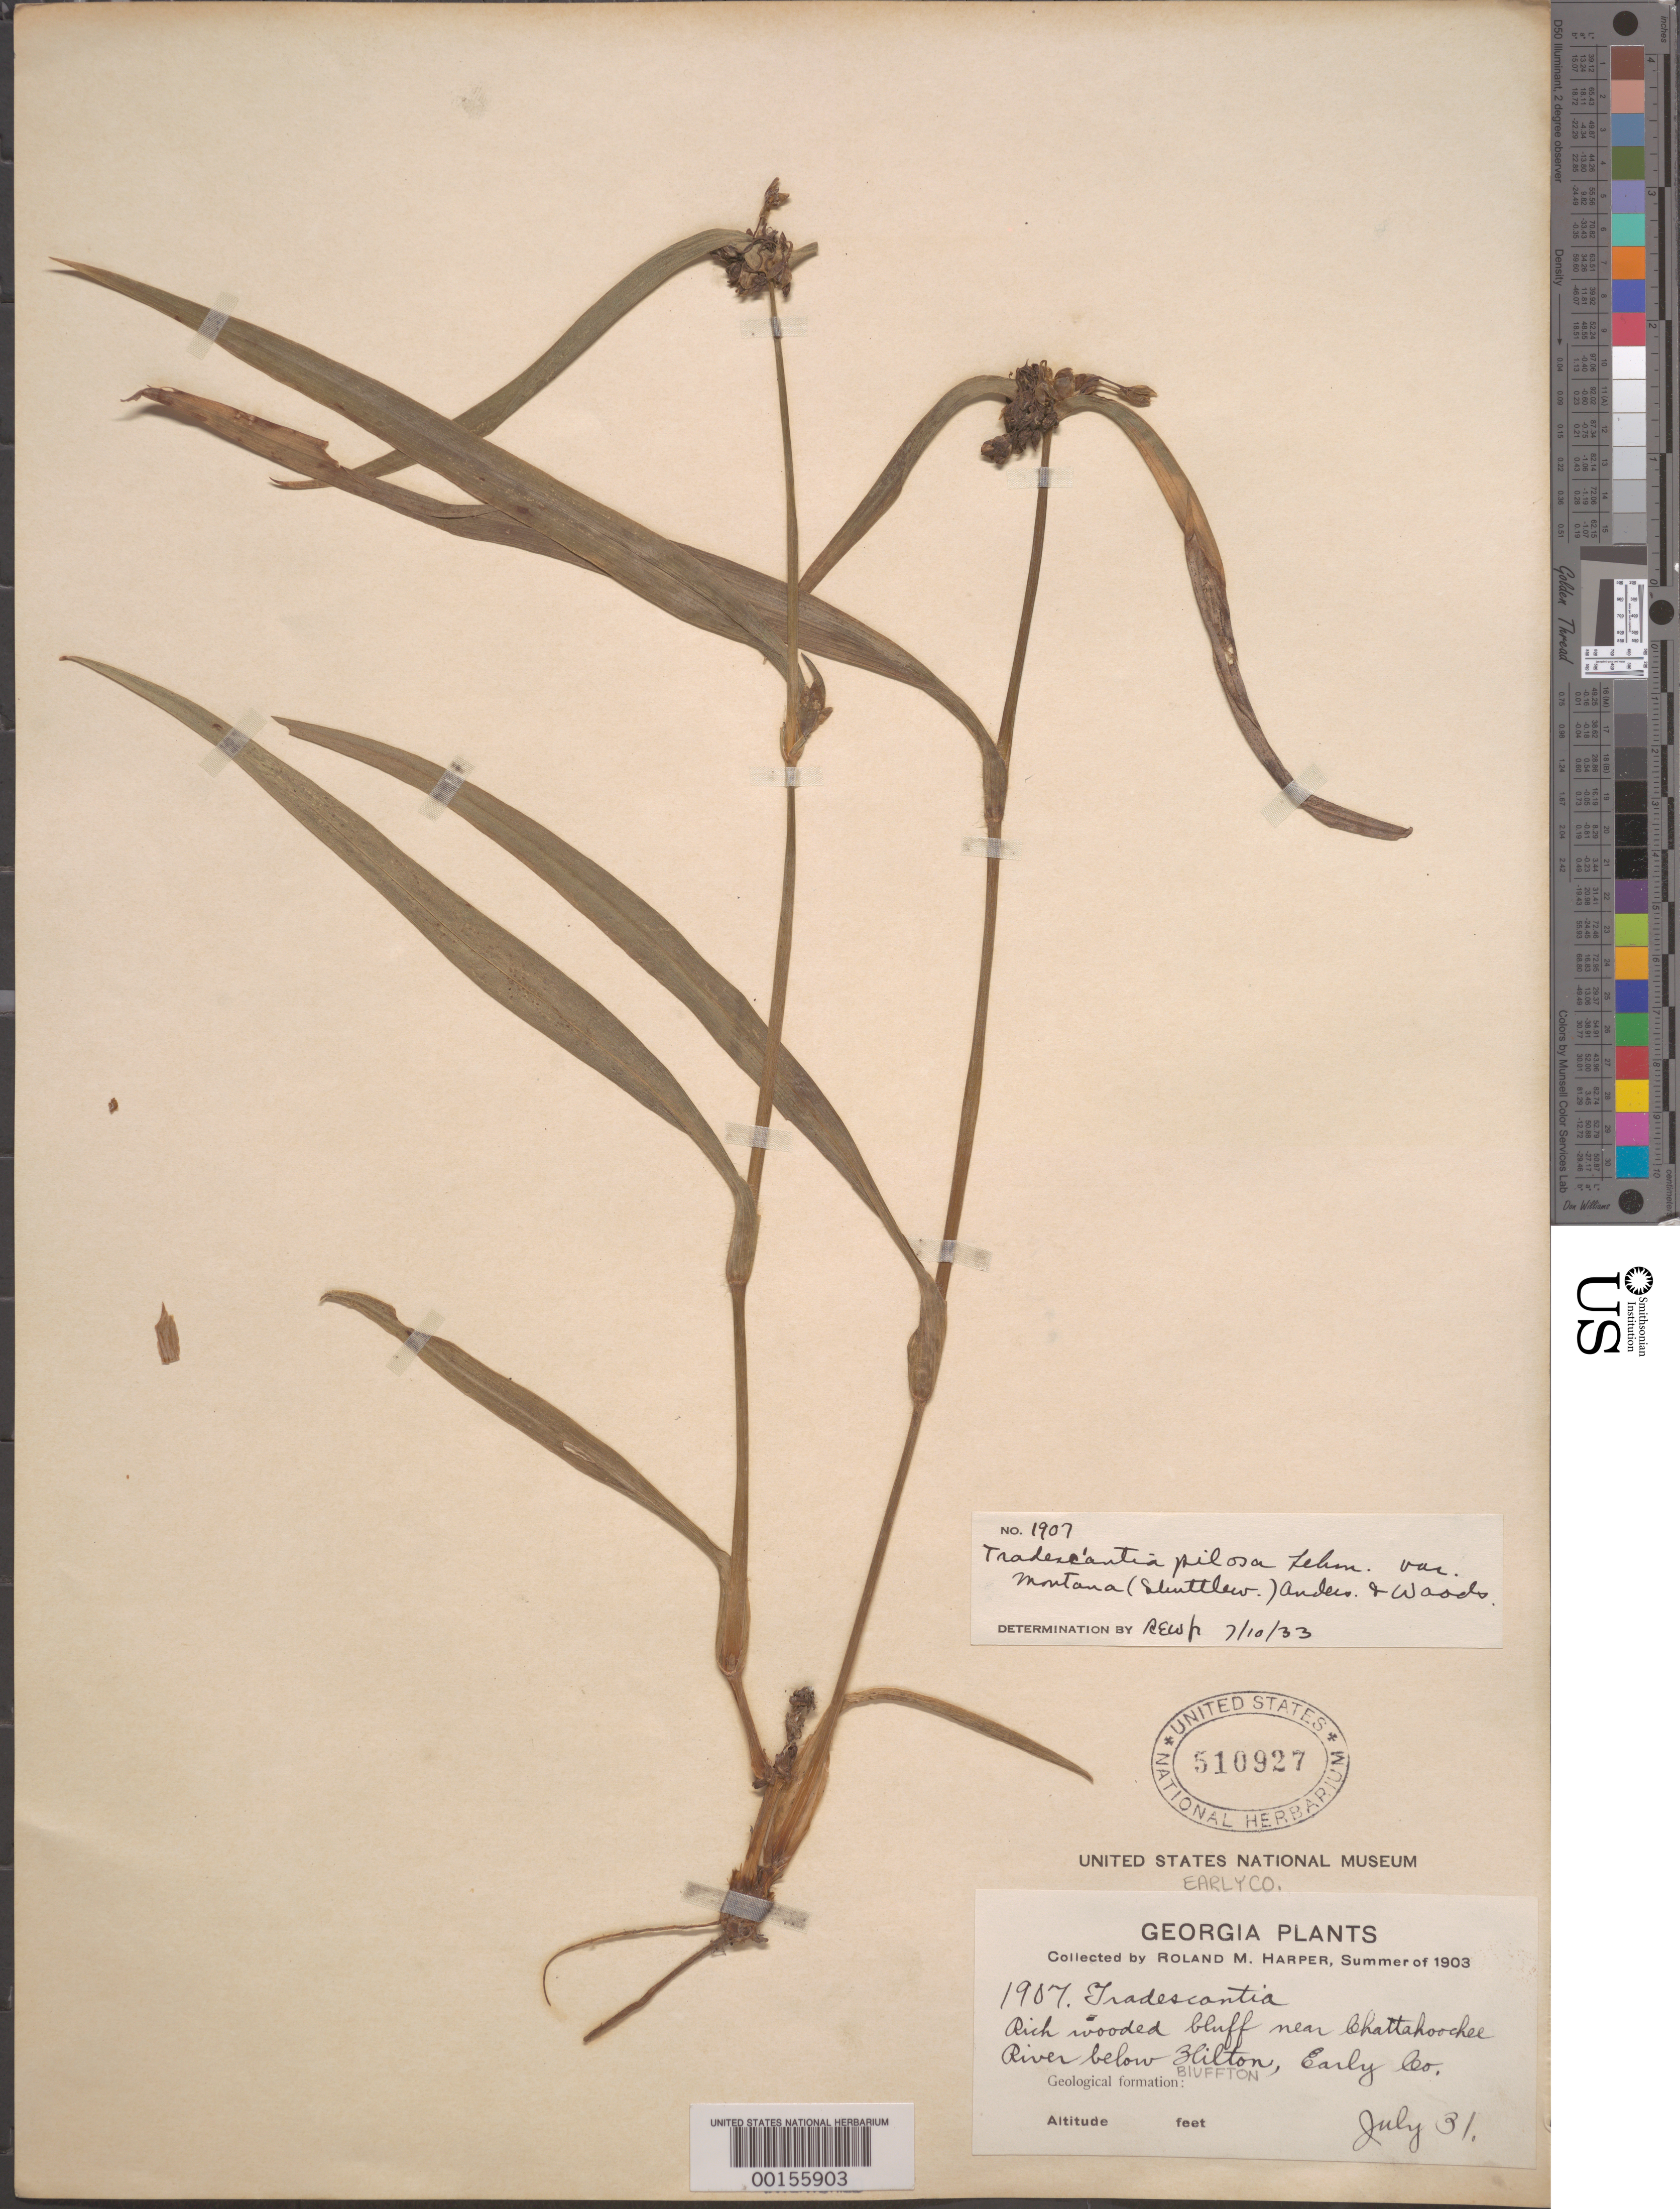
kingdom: Plantae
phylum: Tracheophyta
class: Liliopsida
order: Commelinales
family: Commelinaceae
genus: Tradescantia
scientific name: Tradescantia subaspera var. montana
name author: (Shuttlew. ex Small & Vail) E.S. Anderson & Woodson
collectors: R. M. Harper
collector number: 1907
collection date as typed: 31 Jul 1903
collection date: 1903-07-31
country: United States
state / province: Georgia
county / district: Early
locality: Near chattahoochee river below zlilton (bluffton)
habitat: Rich, wooded bluff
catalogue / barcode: US 510927